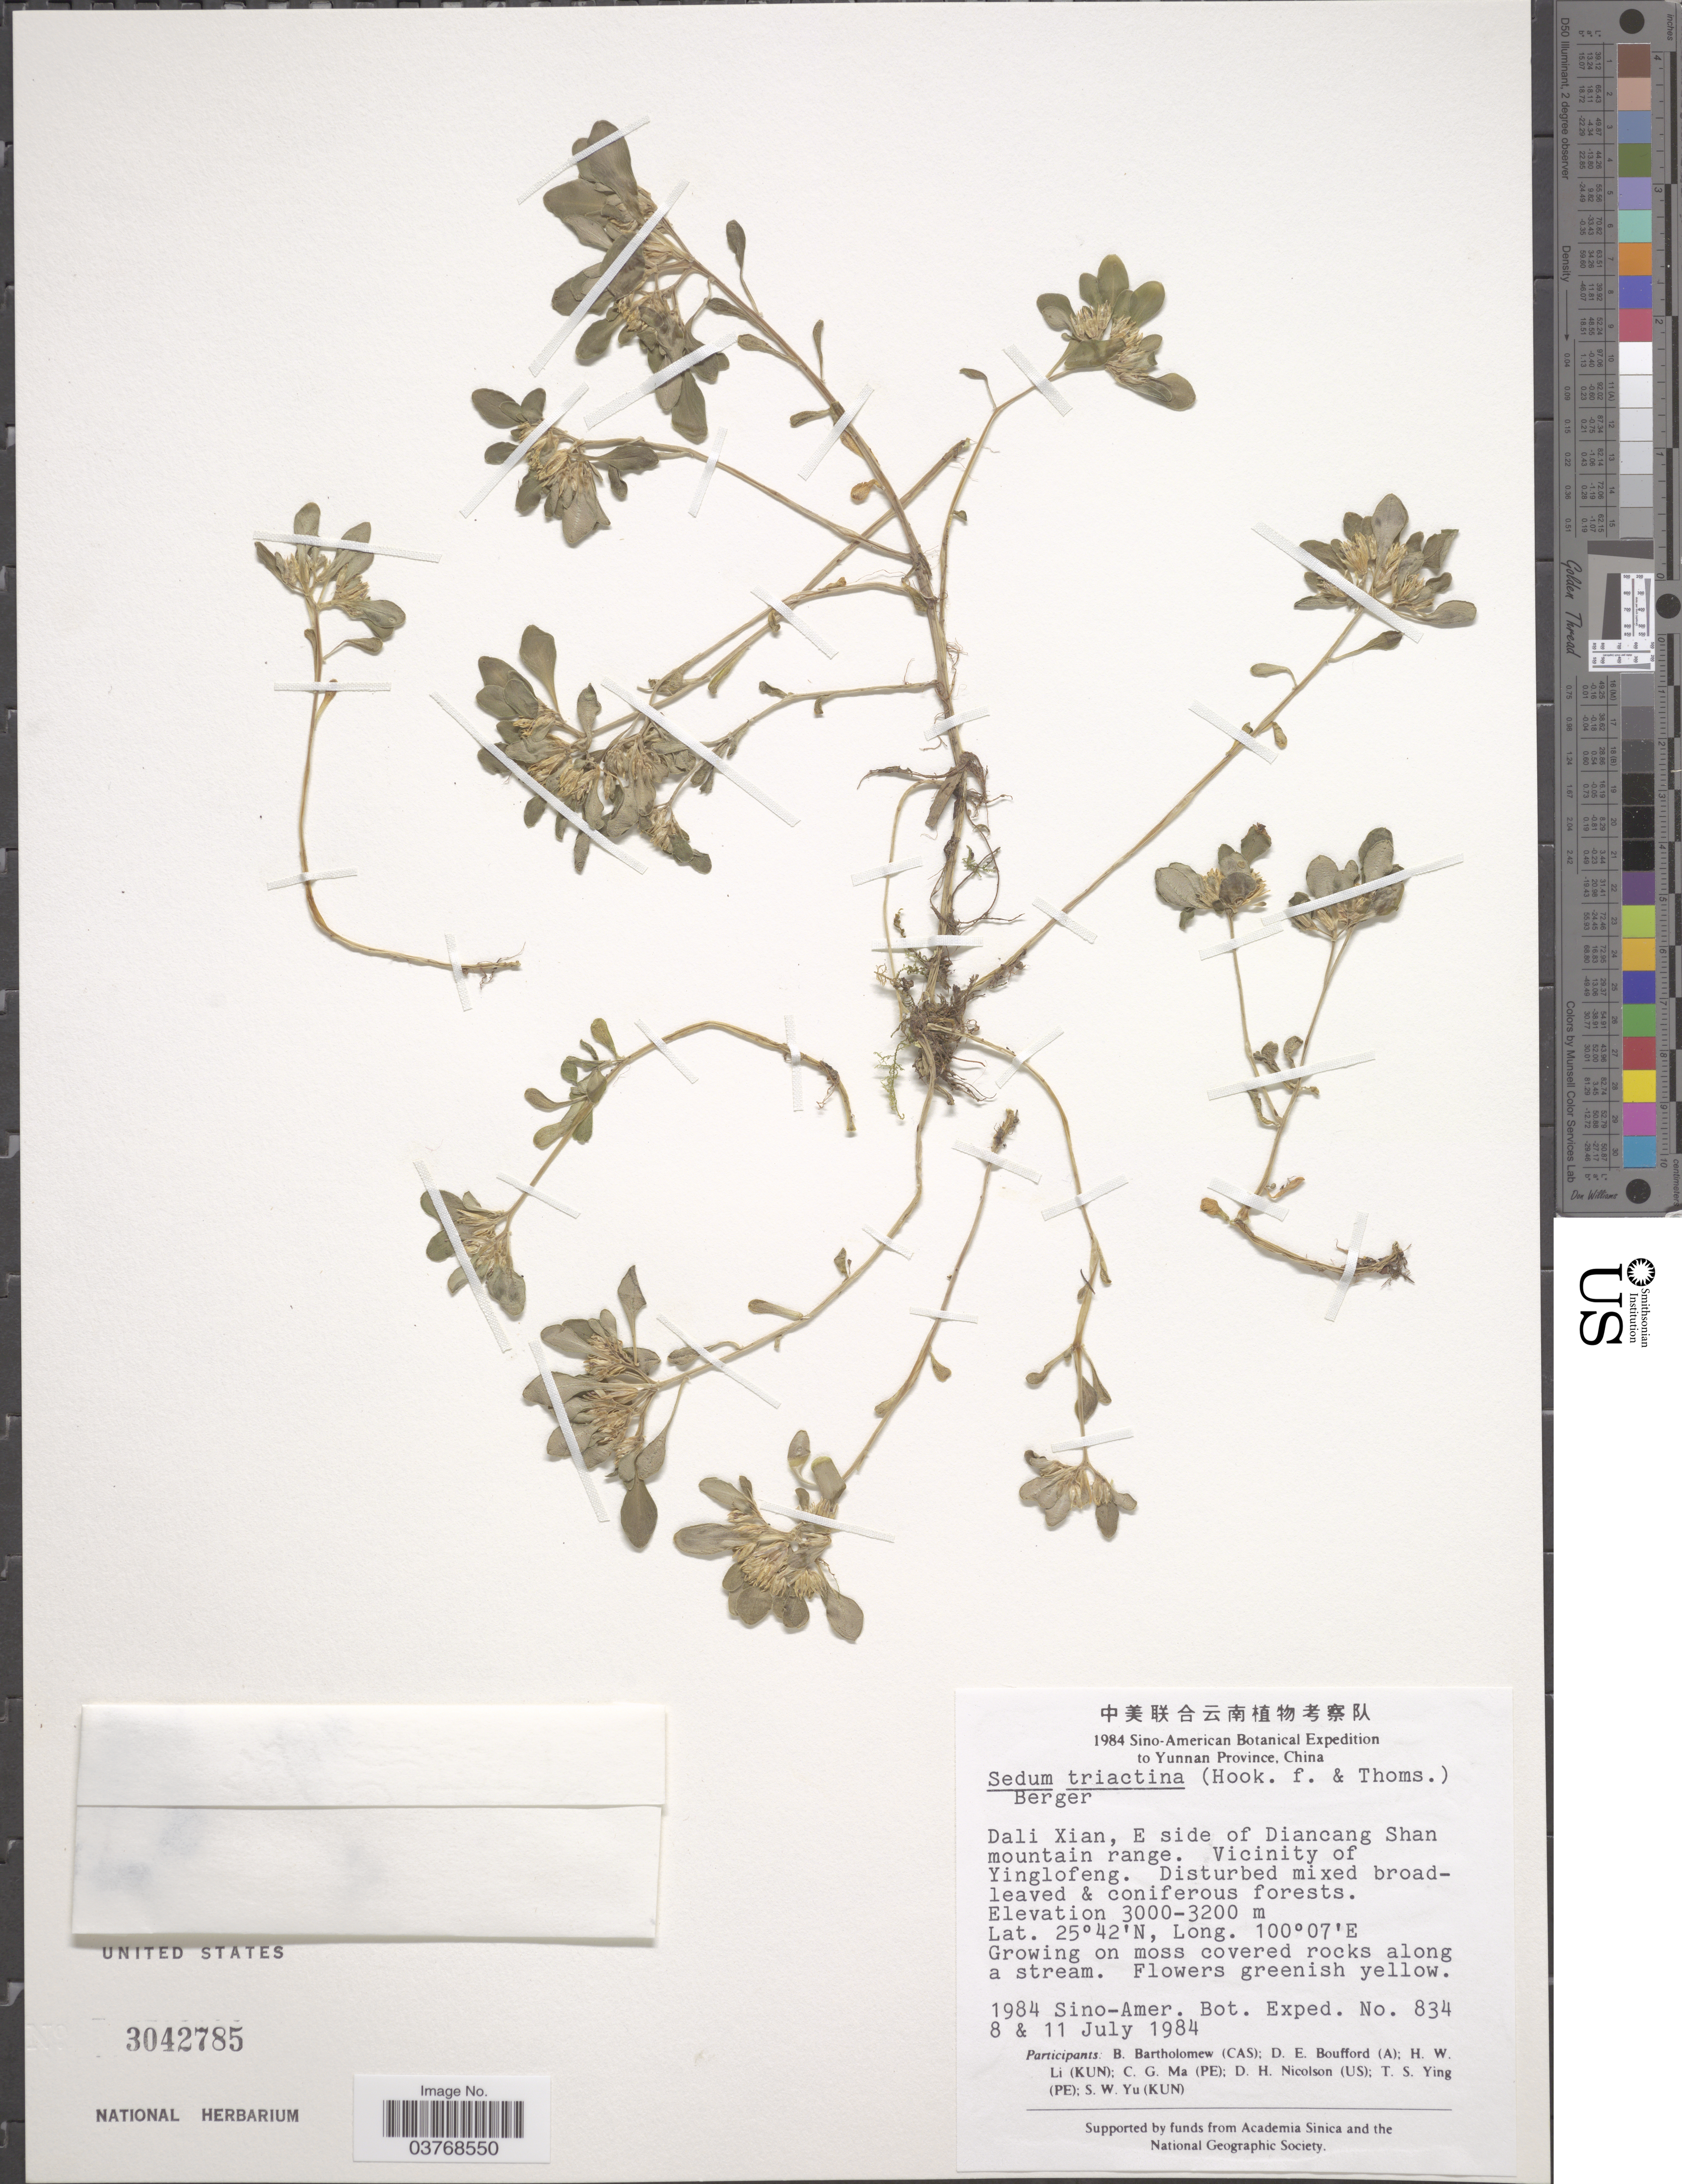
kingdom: Plantae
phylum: Tracheophyta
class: Magnoliopsida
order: Saxifragales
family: Crassulaceae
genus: Sedum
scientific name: Sedum triactina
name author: A. Berger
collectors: Sino-Amer. Bot. Exped. 1984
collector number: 834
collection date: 1984-07-08/1984-07-11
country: China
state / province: Yunnan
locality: Dali Xian, E side of Diancang Shan mountain range. Vicinity of Yinglofeng.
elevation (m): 3000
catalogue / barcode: US 3042785